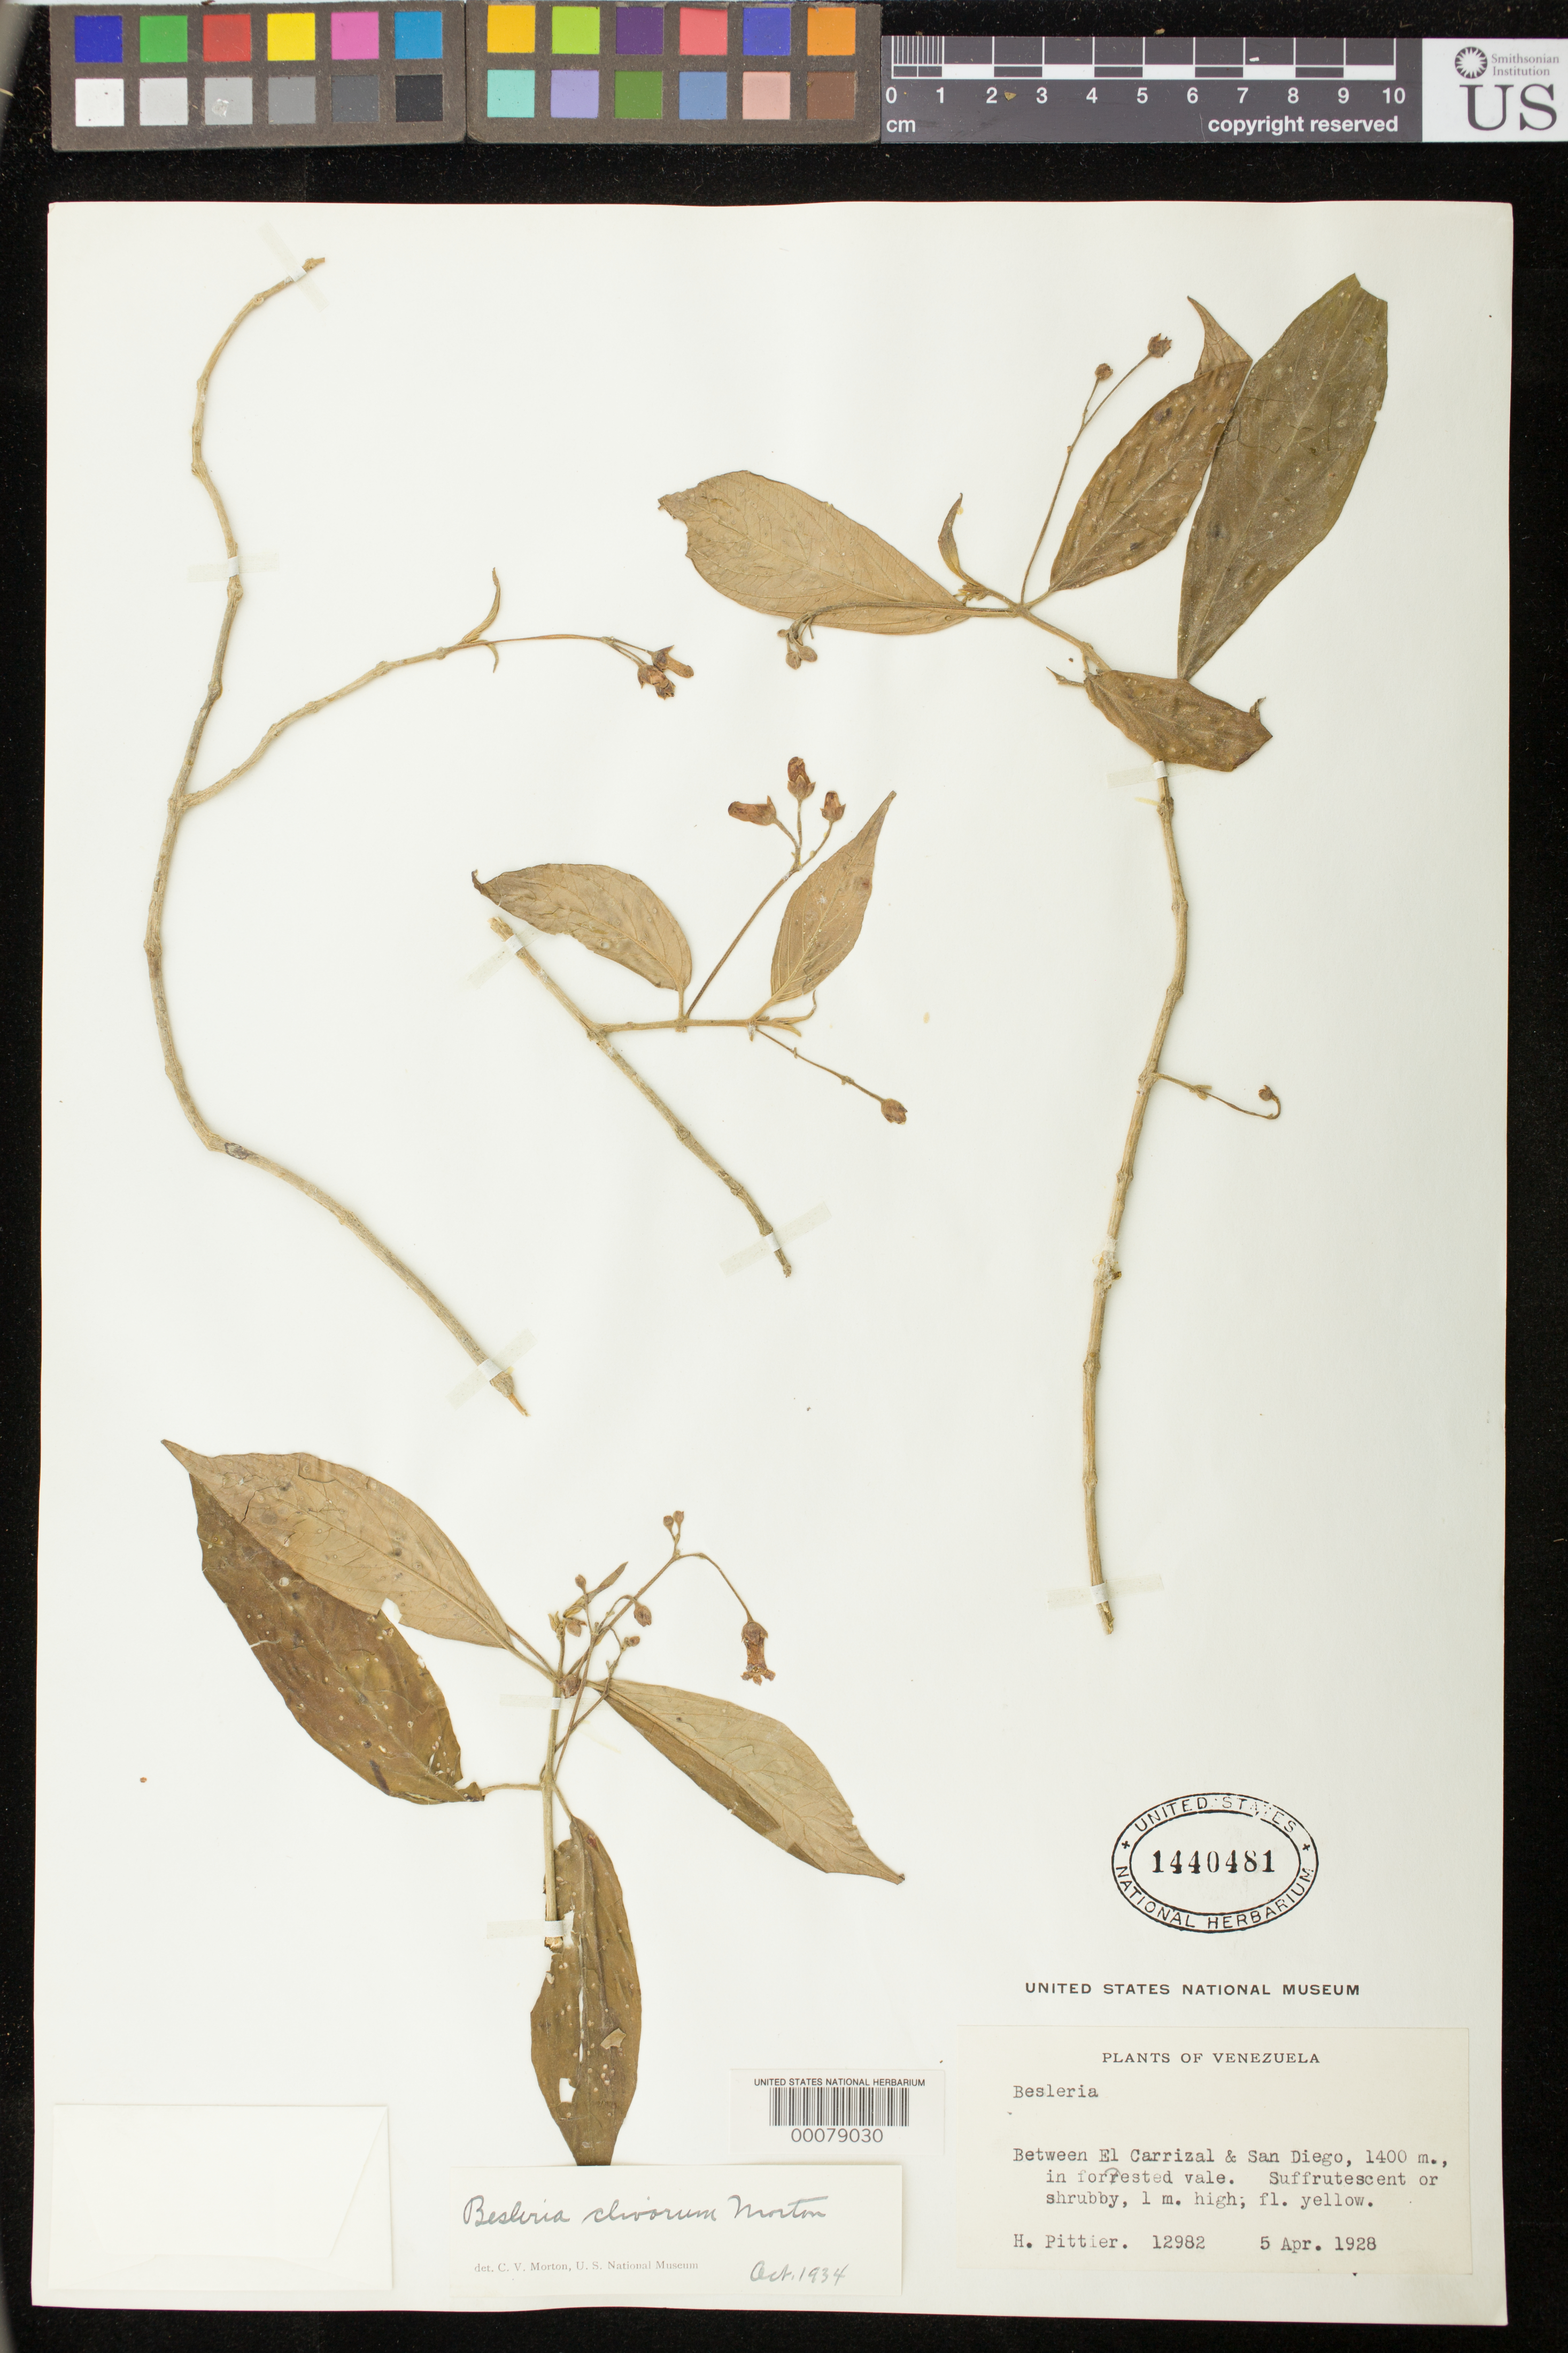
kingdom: Plantae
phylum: Tracheophyta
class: Magnoliopsida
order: Lamiales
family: Gesneriaceae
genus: Besleria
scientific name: Besleria clivorum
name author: C.V. Morton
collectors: H. F. Pittier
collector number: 12982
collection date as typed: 05 Apr 1928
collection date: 1928-04-05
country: Venezuela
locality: Between El Carrizal & San Diego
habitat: In forested vale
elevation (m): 1400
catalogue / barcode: US 1440481